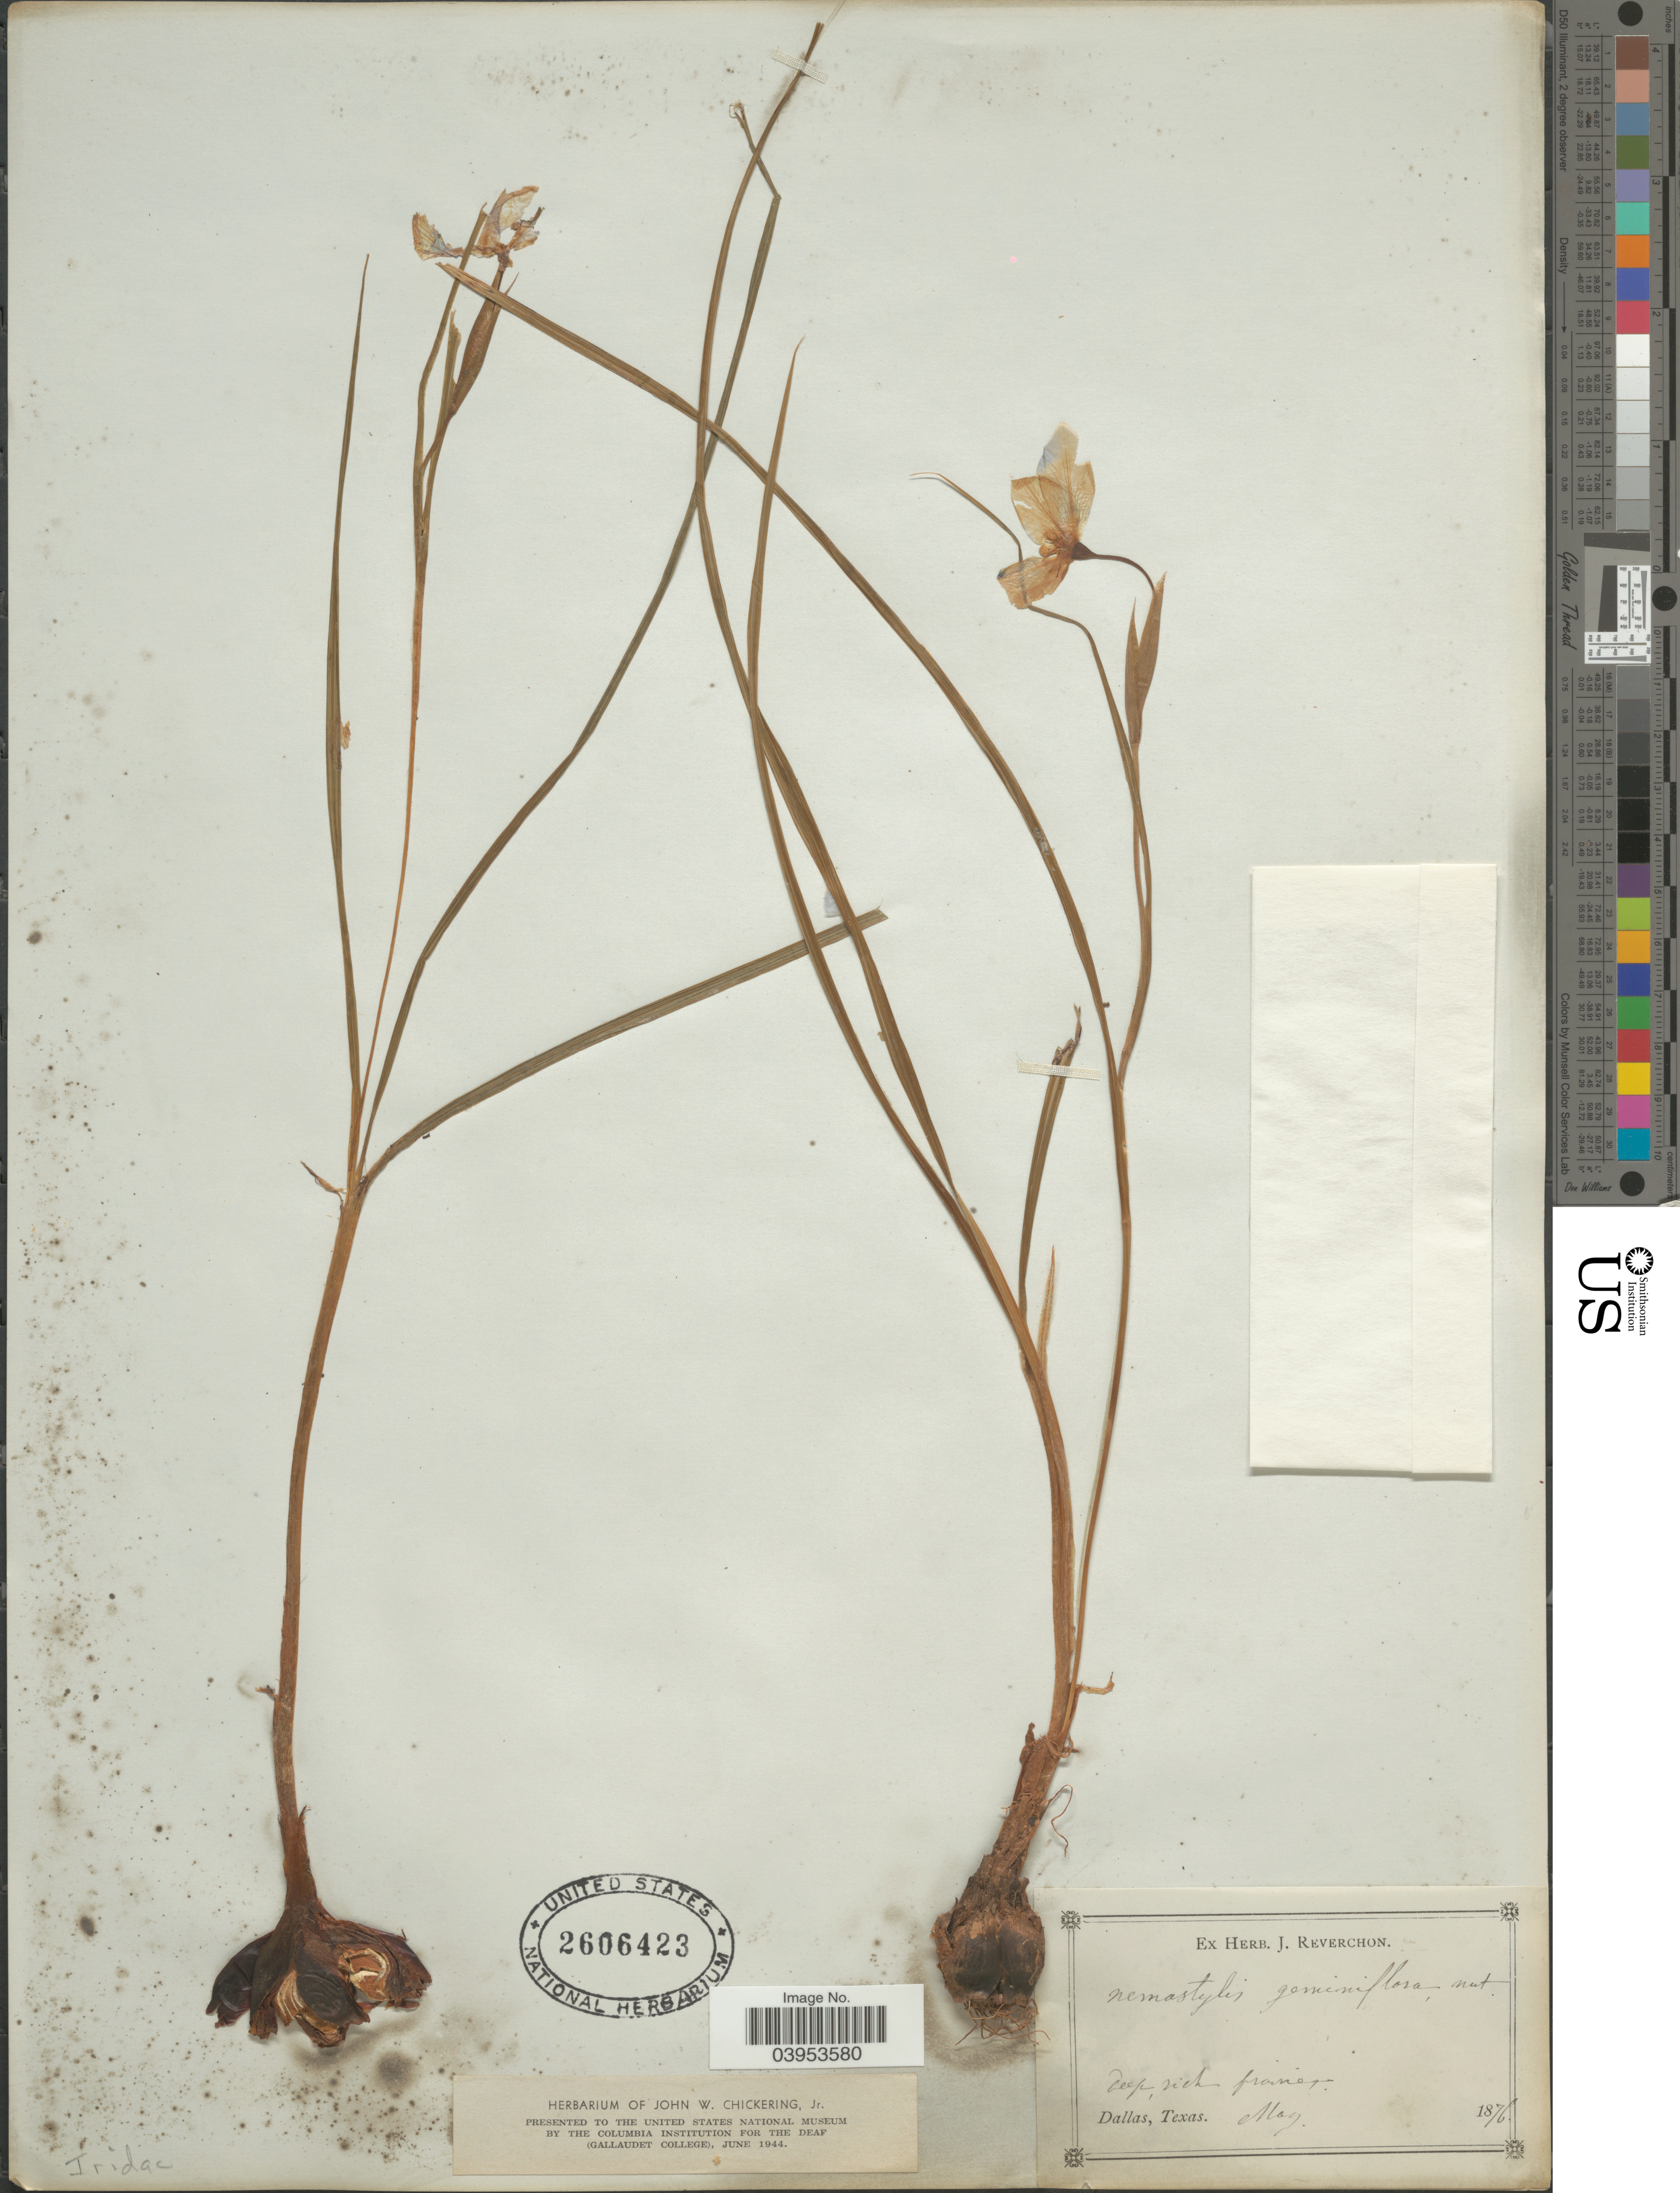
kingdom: Plantae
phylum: Tracheophyta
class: Liliopsida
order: Asparagales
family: Iridaceae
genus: Nemastylis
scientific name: Nemastylis geminiflora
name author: Nutt.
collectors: ex herb. J. Reverchon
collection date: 1876-05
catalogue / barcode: US 2606423